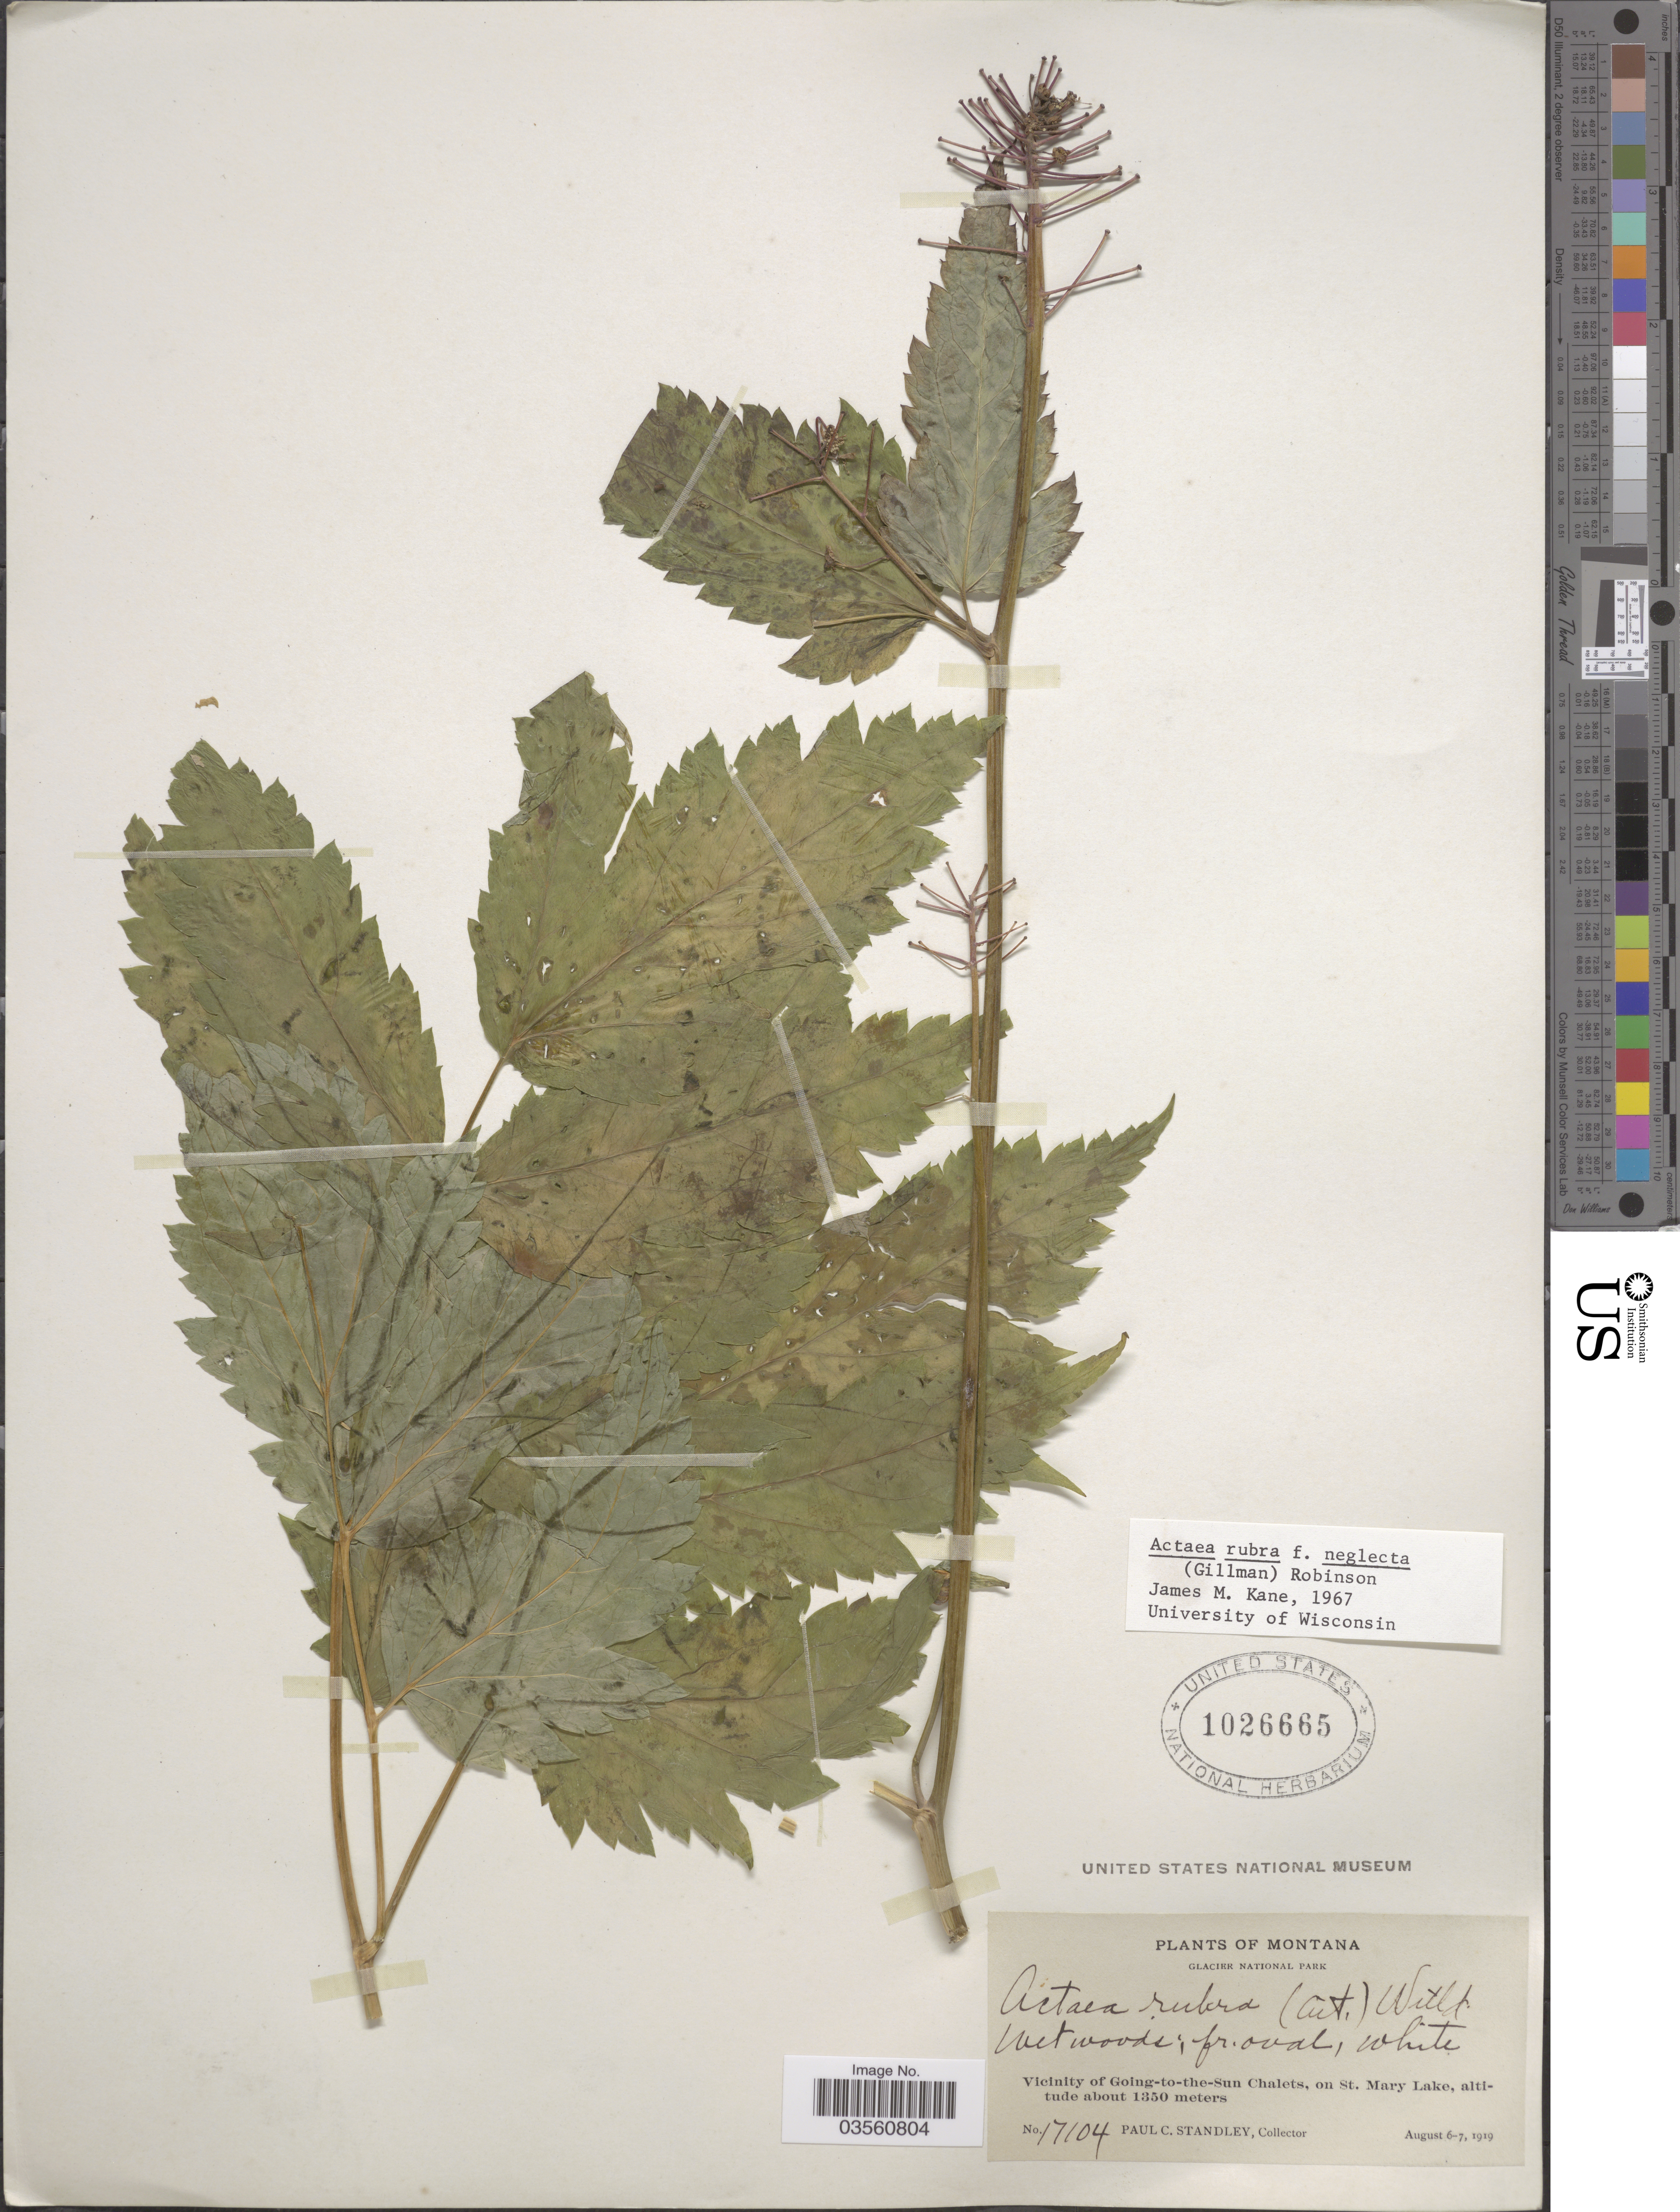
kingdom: Plantae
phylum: Tracheophyta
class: Magnoliopsida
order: Ranunculales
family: Ranunculaceae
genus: Actaea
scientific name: Actaea rubra f. neglecta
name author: (Gillman) B.L. Rob.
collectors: P. C. Standley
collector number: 17104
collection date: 1919-08-06/1919-08-07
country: United States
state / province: Montana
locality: Glacier National Park. Vicinity of Going-to-the-Sun Chalets, on St. Mary Lake.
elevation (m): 1350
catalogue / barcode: US 1026665